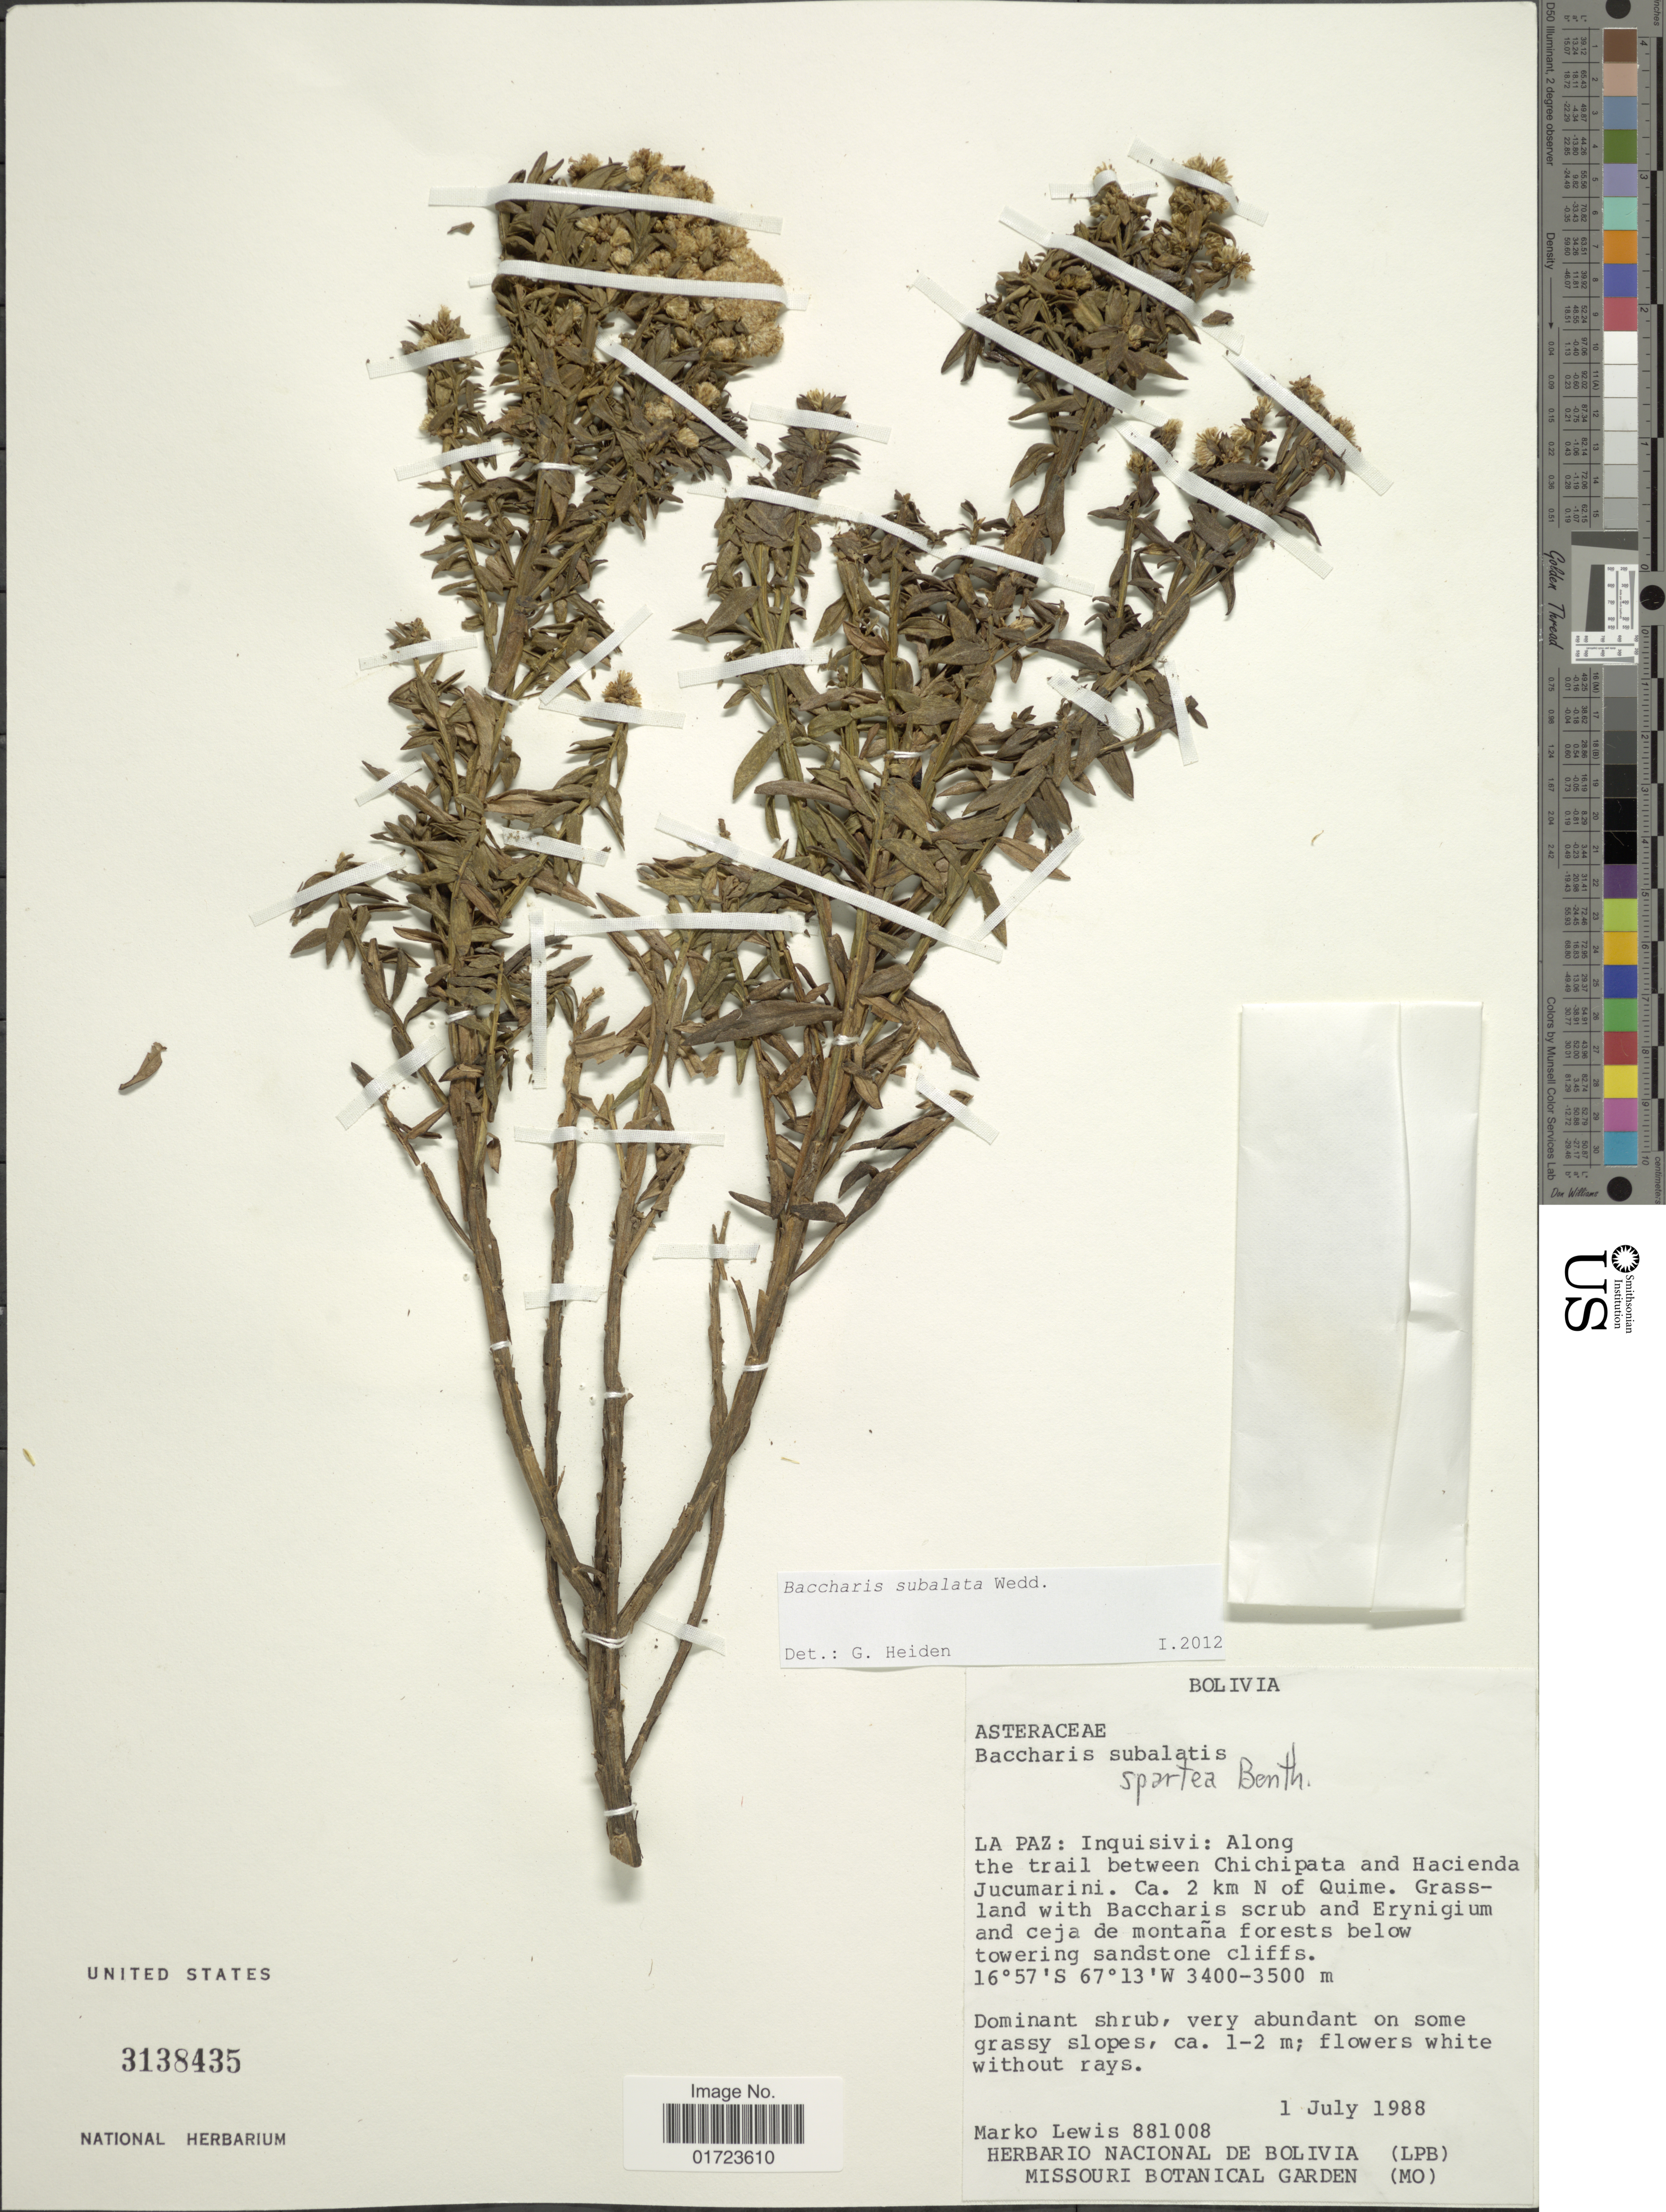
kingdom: Plantae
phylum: Tracheophyta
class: Magnoliopsida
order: Asterales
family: Asteraceae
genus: Baccharis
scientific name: Baccharis subalata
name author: Wedd.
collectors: M. A. Lewis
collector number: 881008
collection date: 1988-07-01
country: Bolivia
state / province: La Paz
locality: La Paz: Inquisivi: Along the trail between Chichipata and Hacienda Jucumarini. Ca. 2 km N of Quime.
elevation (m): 3400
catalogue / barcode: US 3138435